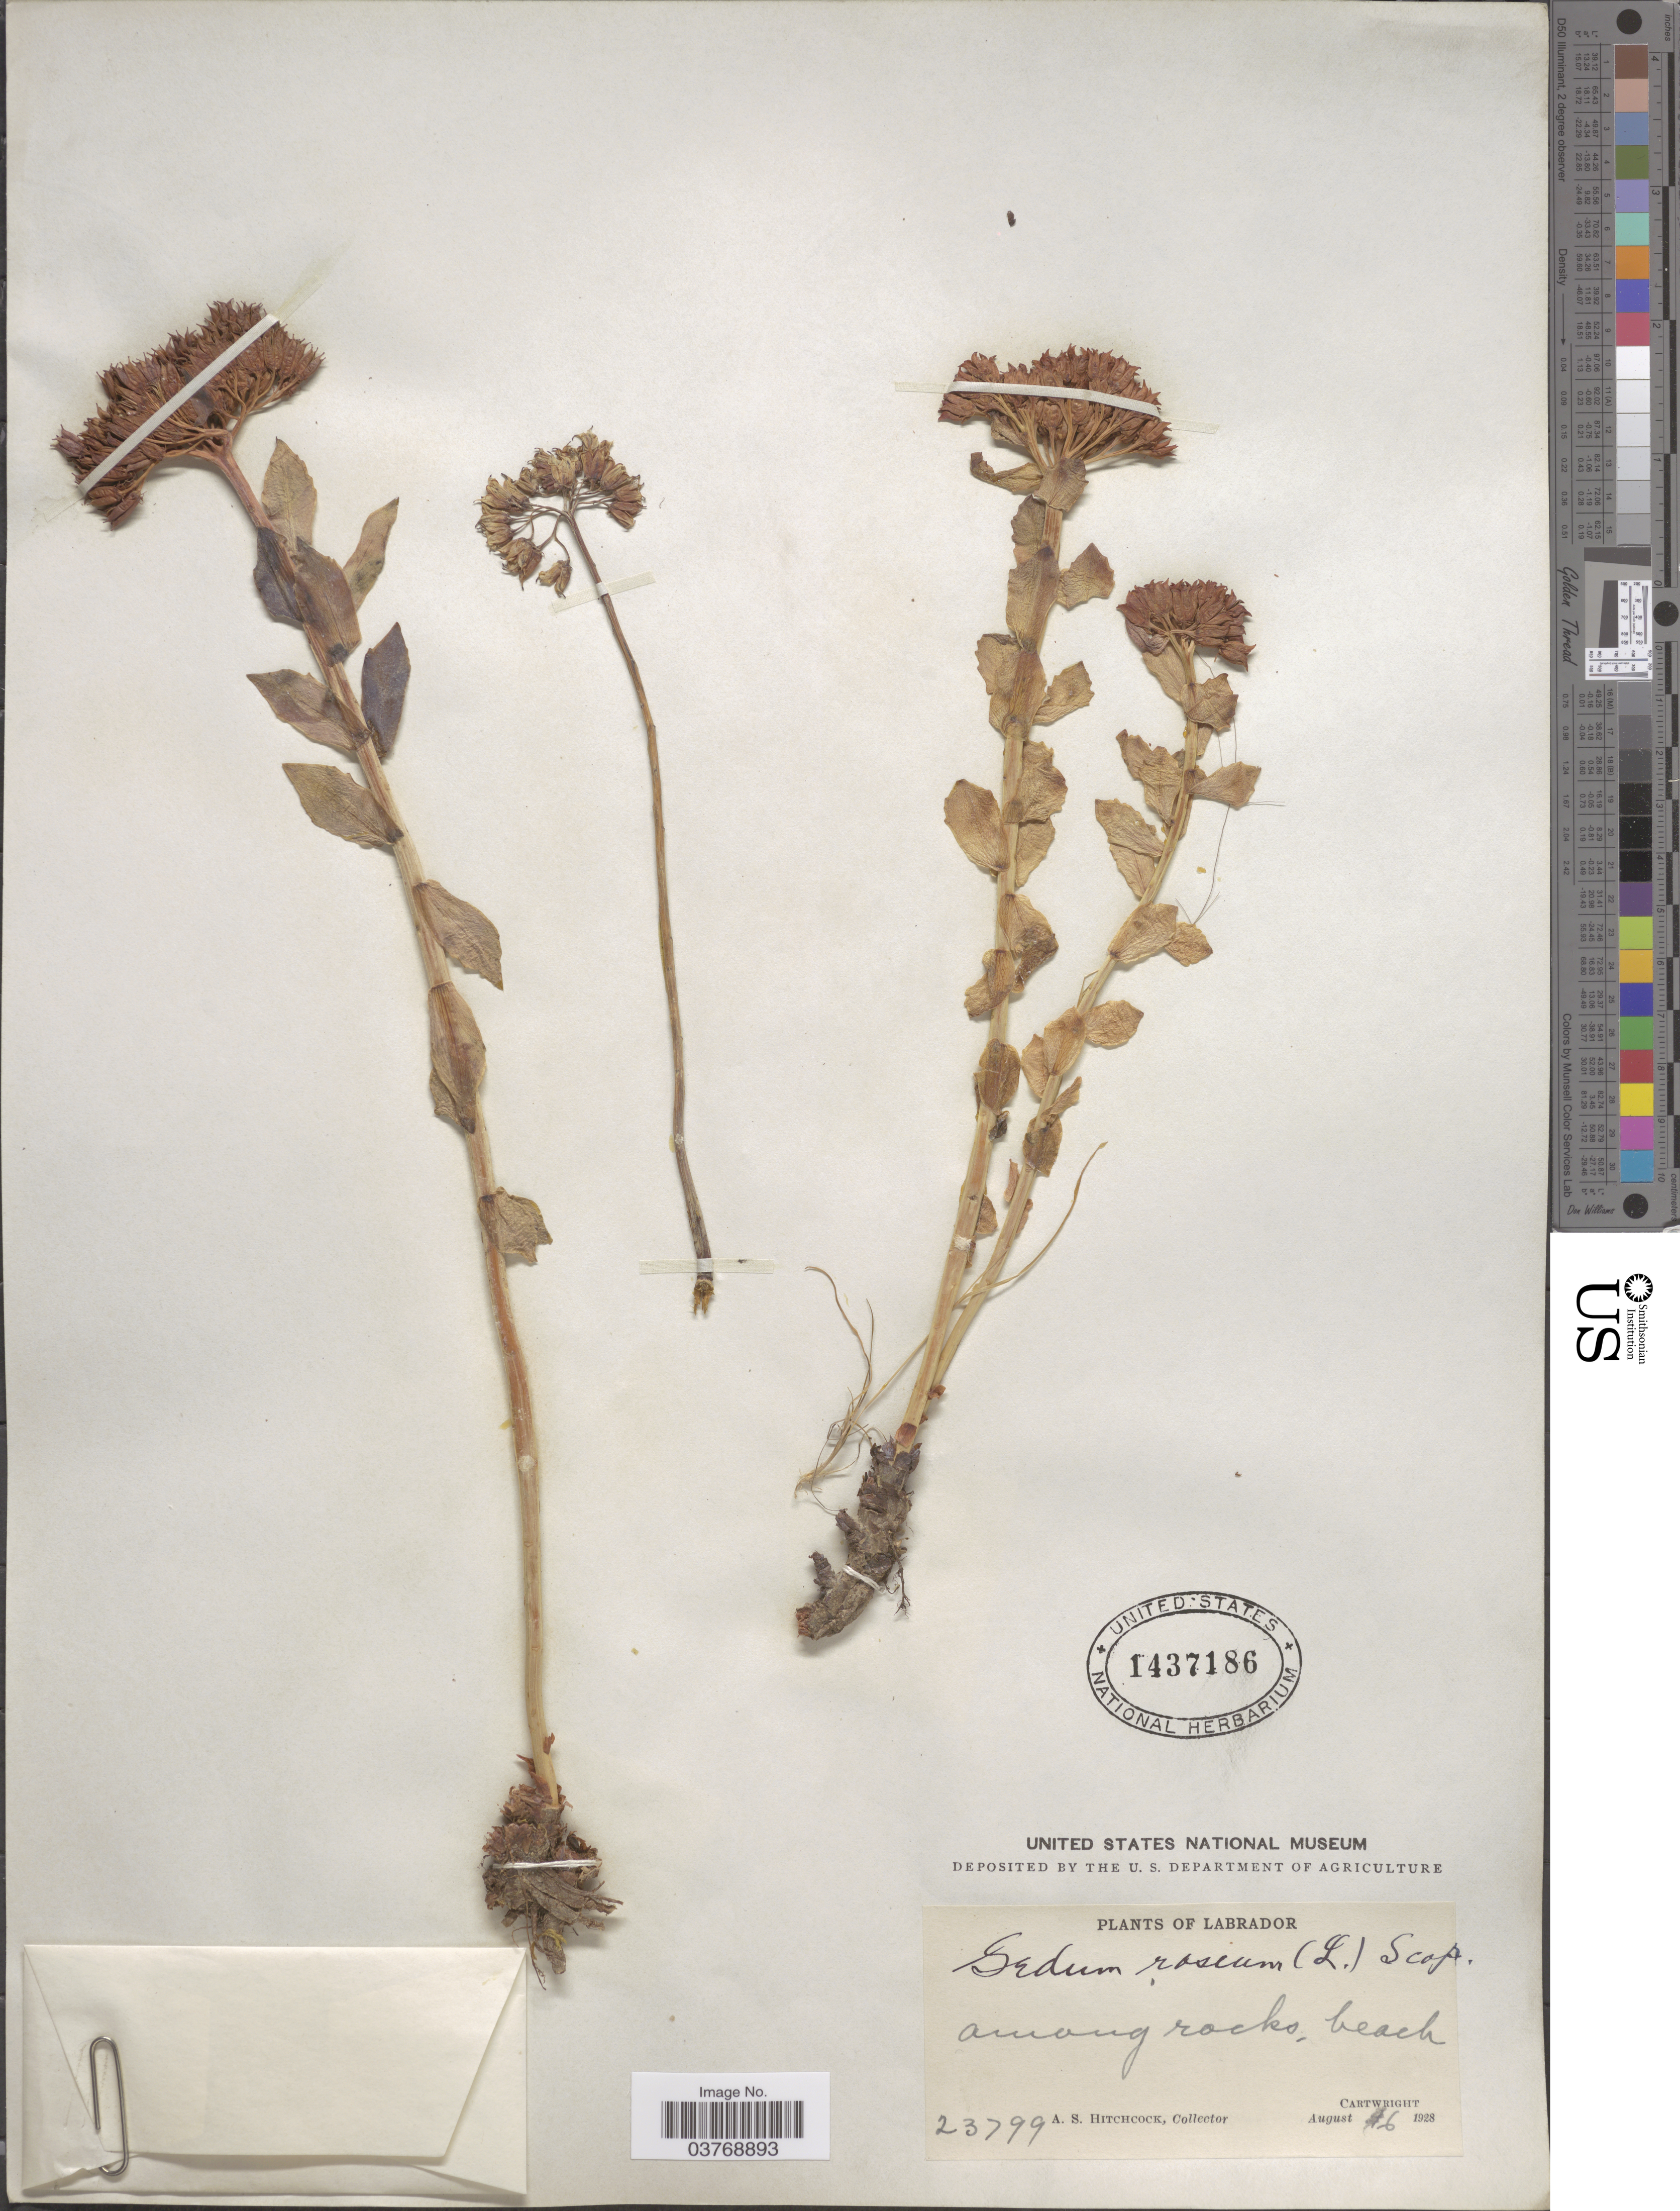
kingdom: Plantae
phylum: Tracheophyta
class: Magnoliopsida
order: Saxifragales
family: Crassulaceae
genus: Rhodiola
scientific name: Rhodiola rosea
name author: L.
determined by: Strong, Mark T., (BOT), Smithsonian Institution - National Museum of Natural History (UNITED STATES)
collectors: A. S. Hitchcock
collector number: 23799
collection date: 1928-08-06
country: Canada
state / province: Newfoundland and Labrador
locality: Labrador. Cartwright.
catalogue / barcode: US 1437186